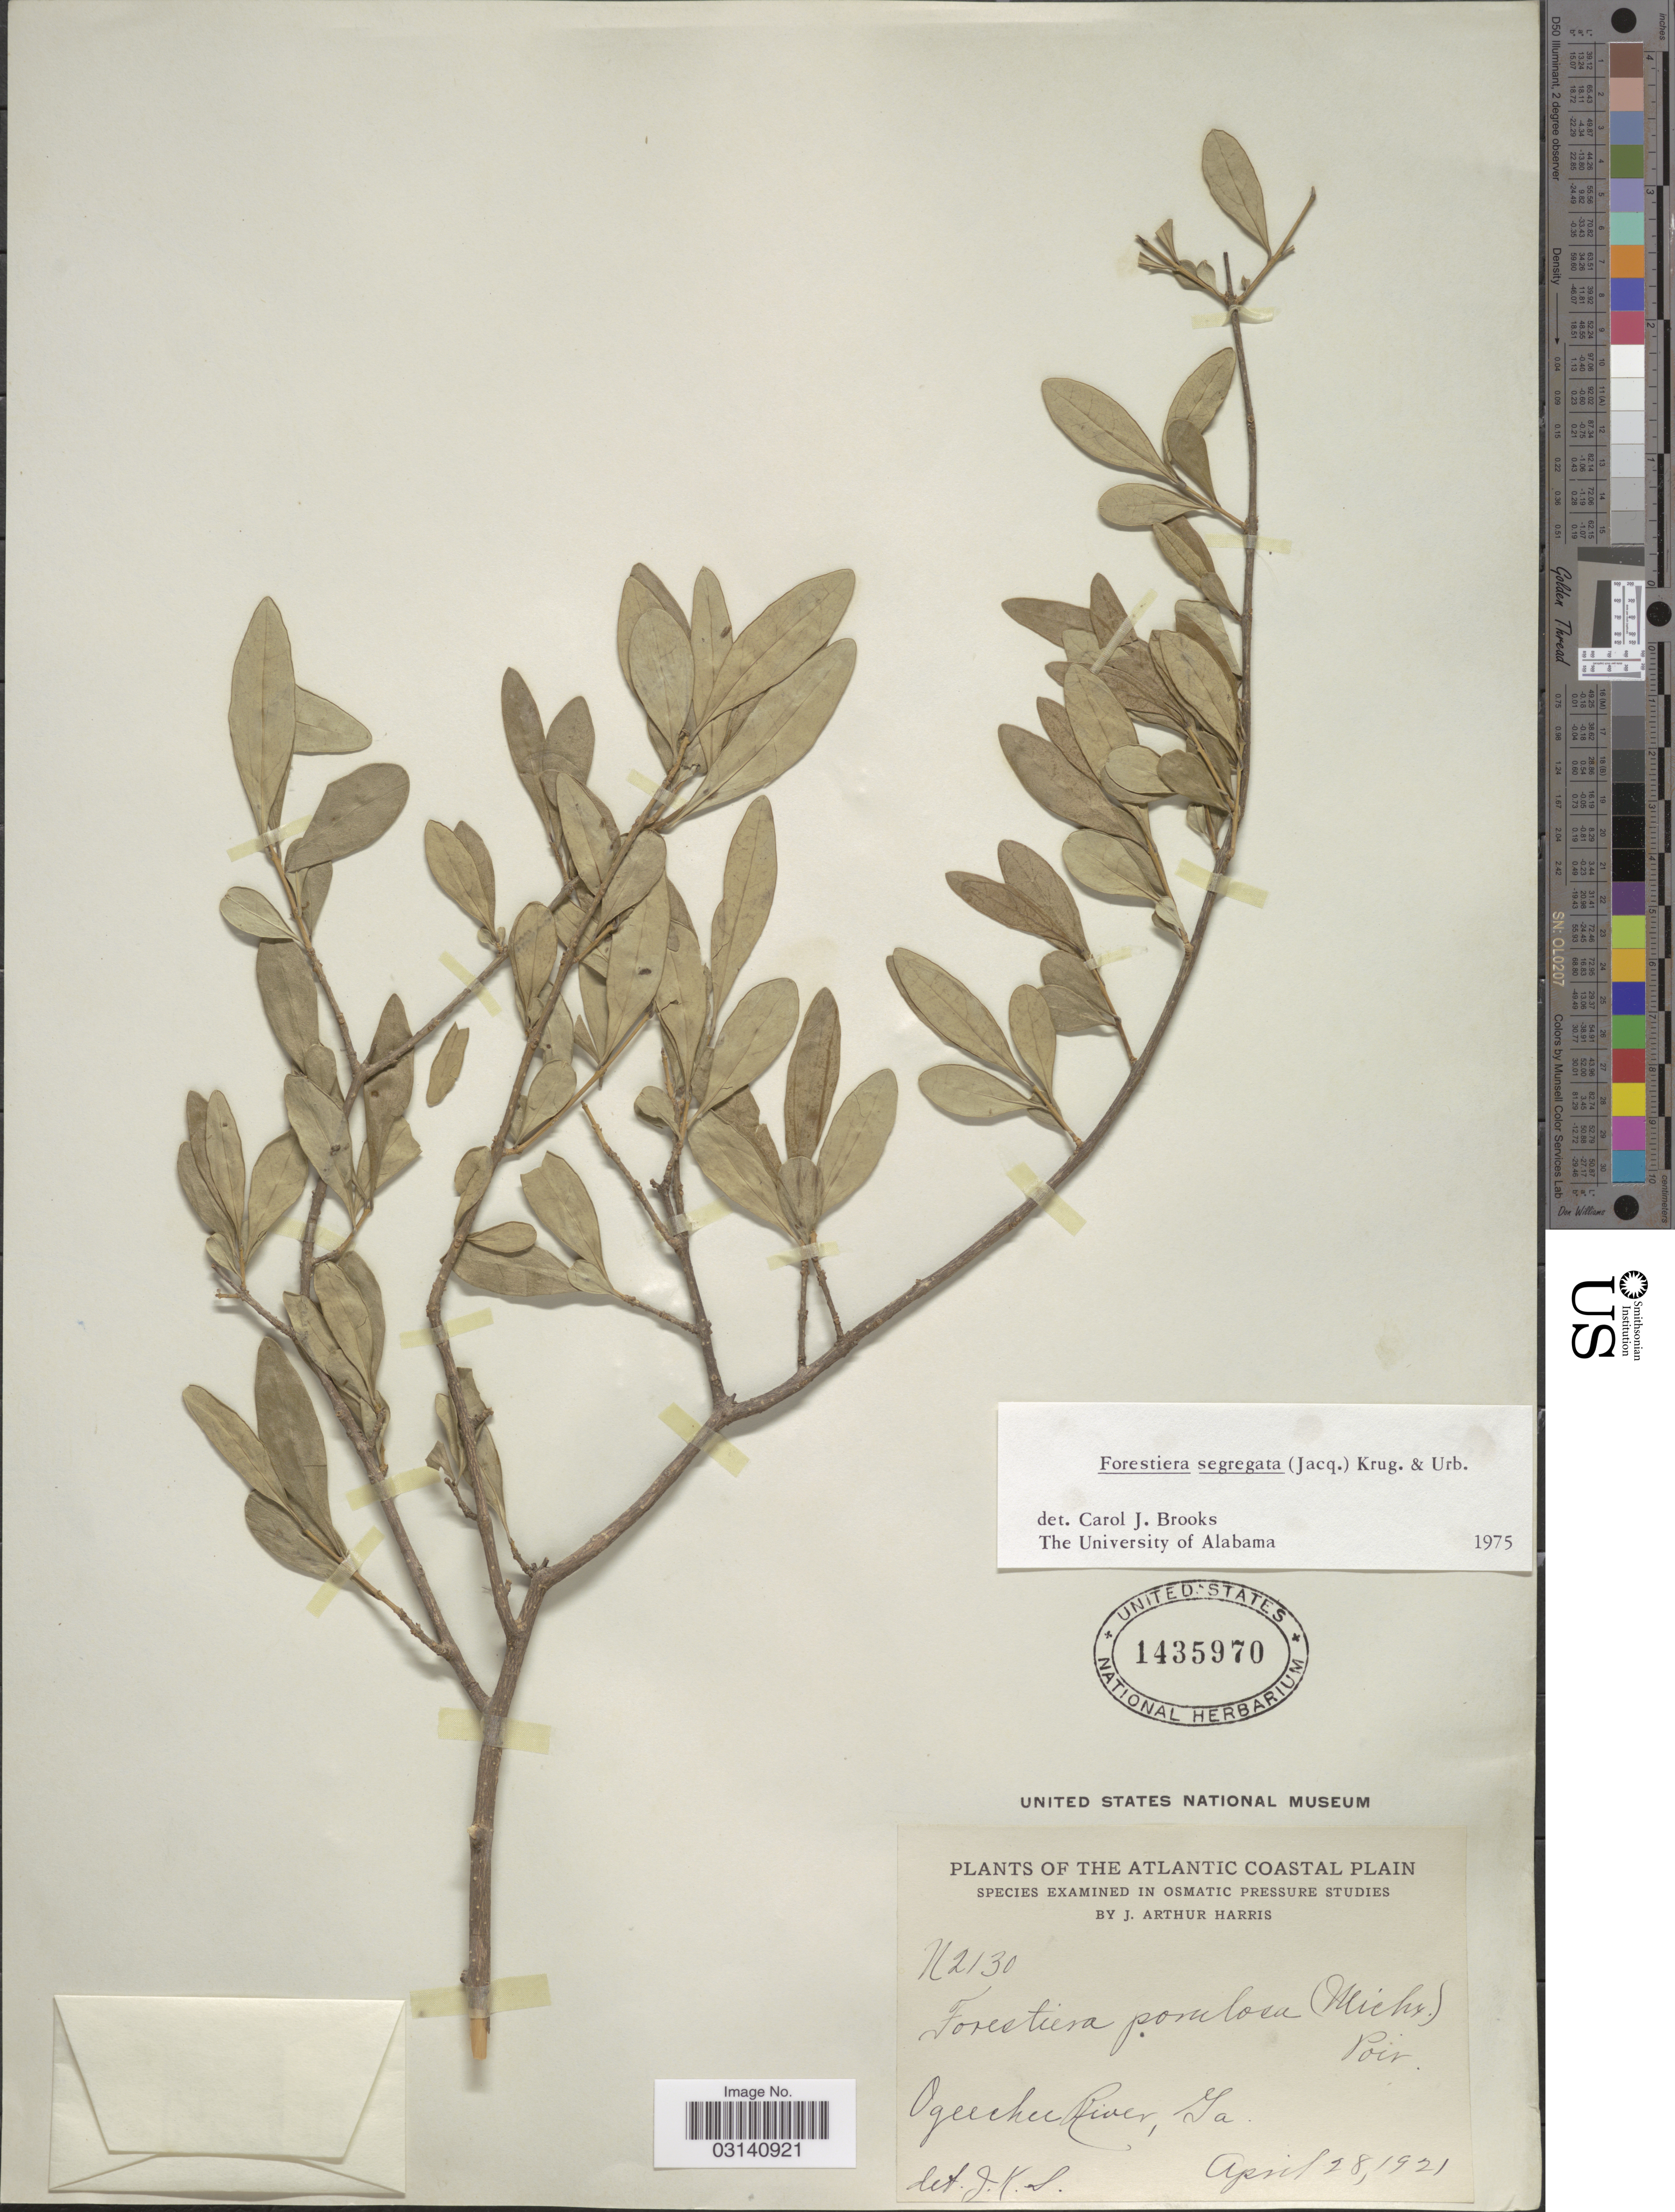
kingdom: Plantae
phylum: Tracheophyta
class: Magnoliopsida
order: Lamiales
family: Oleaceae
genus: Forestiera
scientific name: Forestiera segregata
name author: (Jacq.) Krug & Urb.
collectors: J. A. Harris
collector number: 2130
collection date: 1921-04-28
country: United States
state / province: Florida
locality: The Atlantic Coastal Plain. Ogeechee River, Fla.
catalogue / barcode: US 1435970